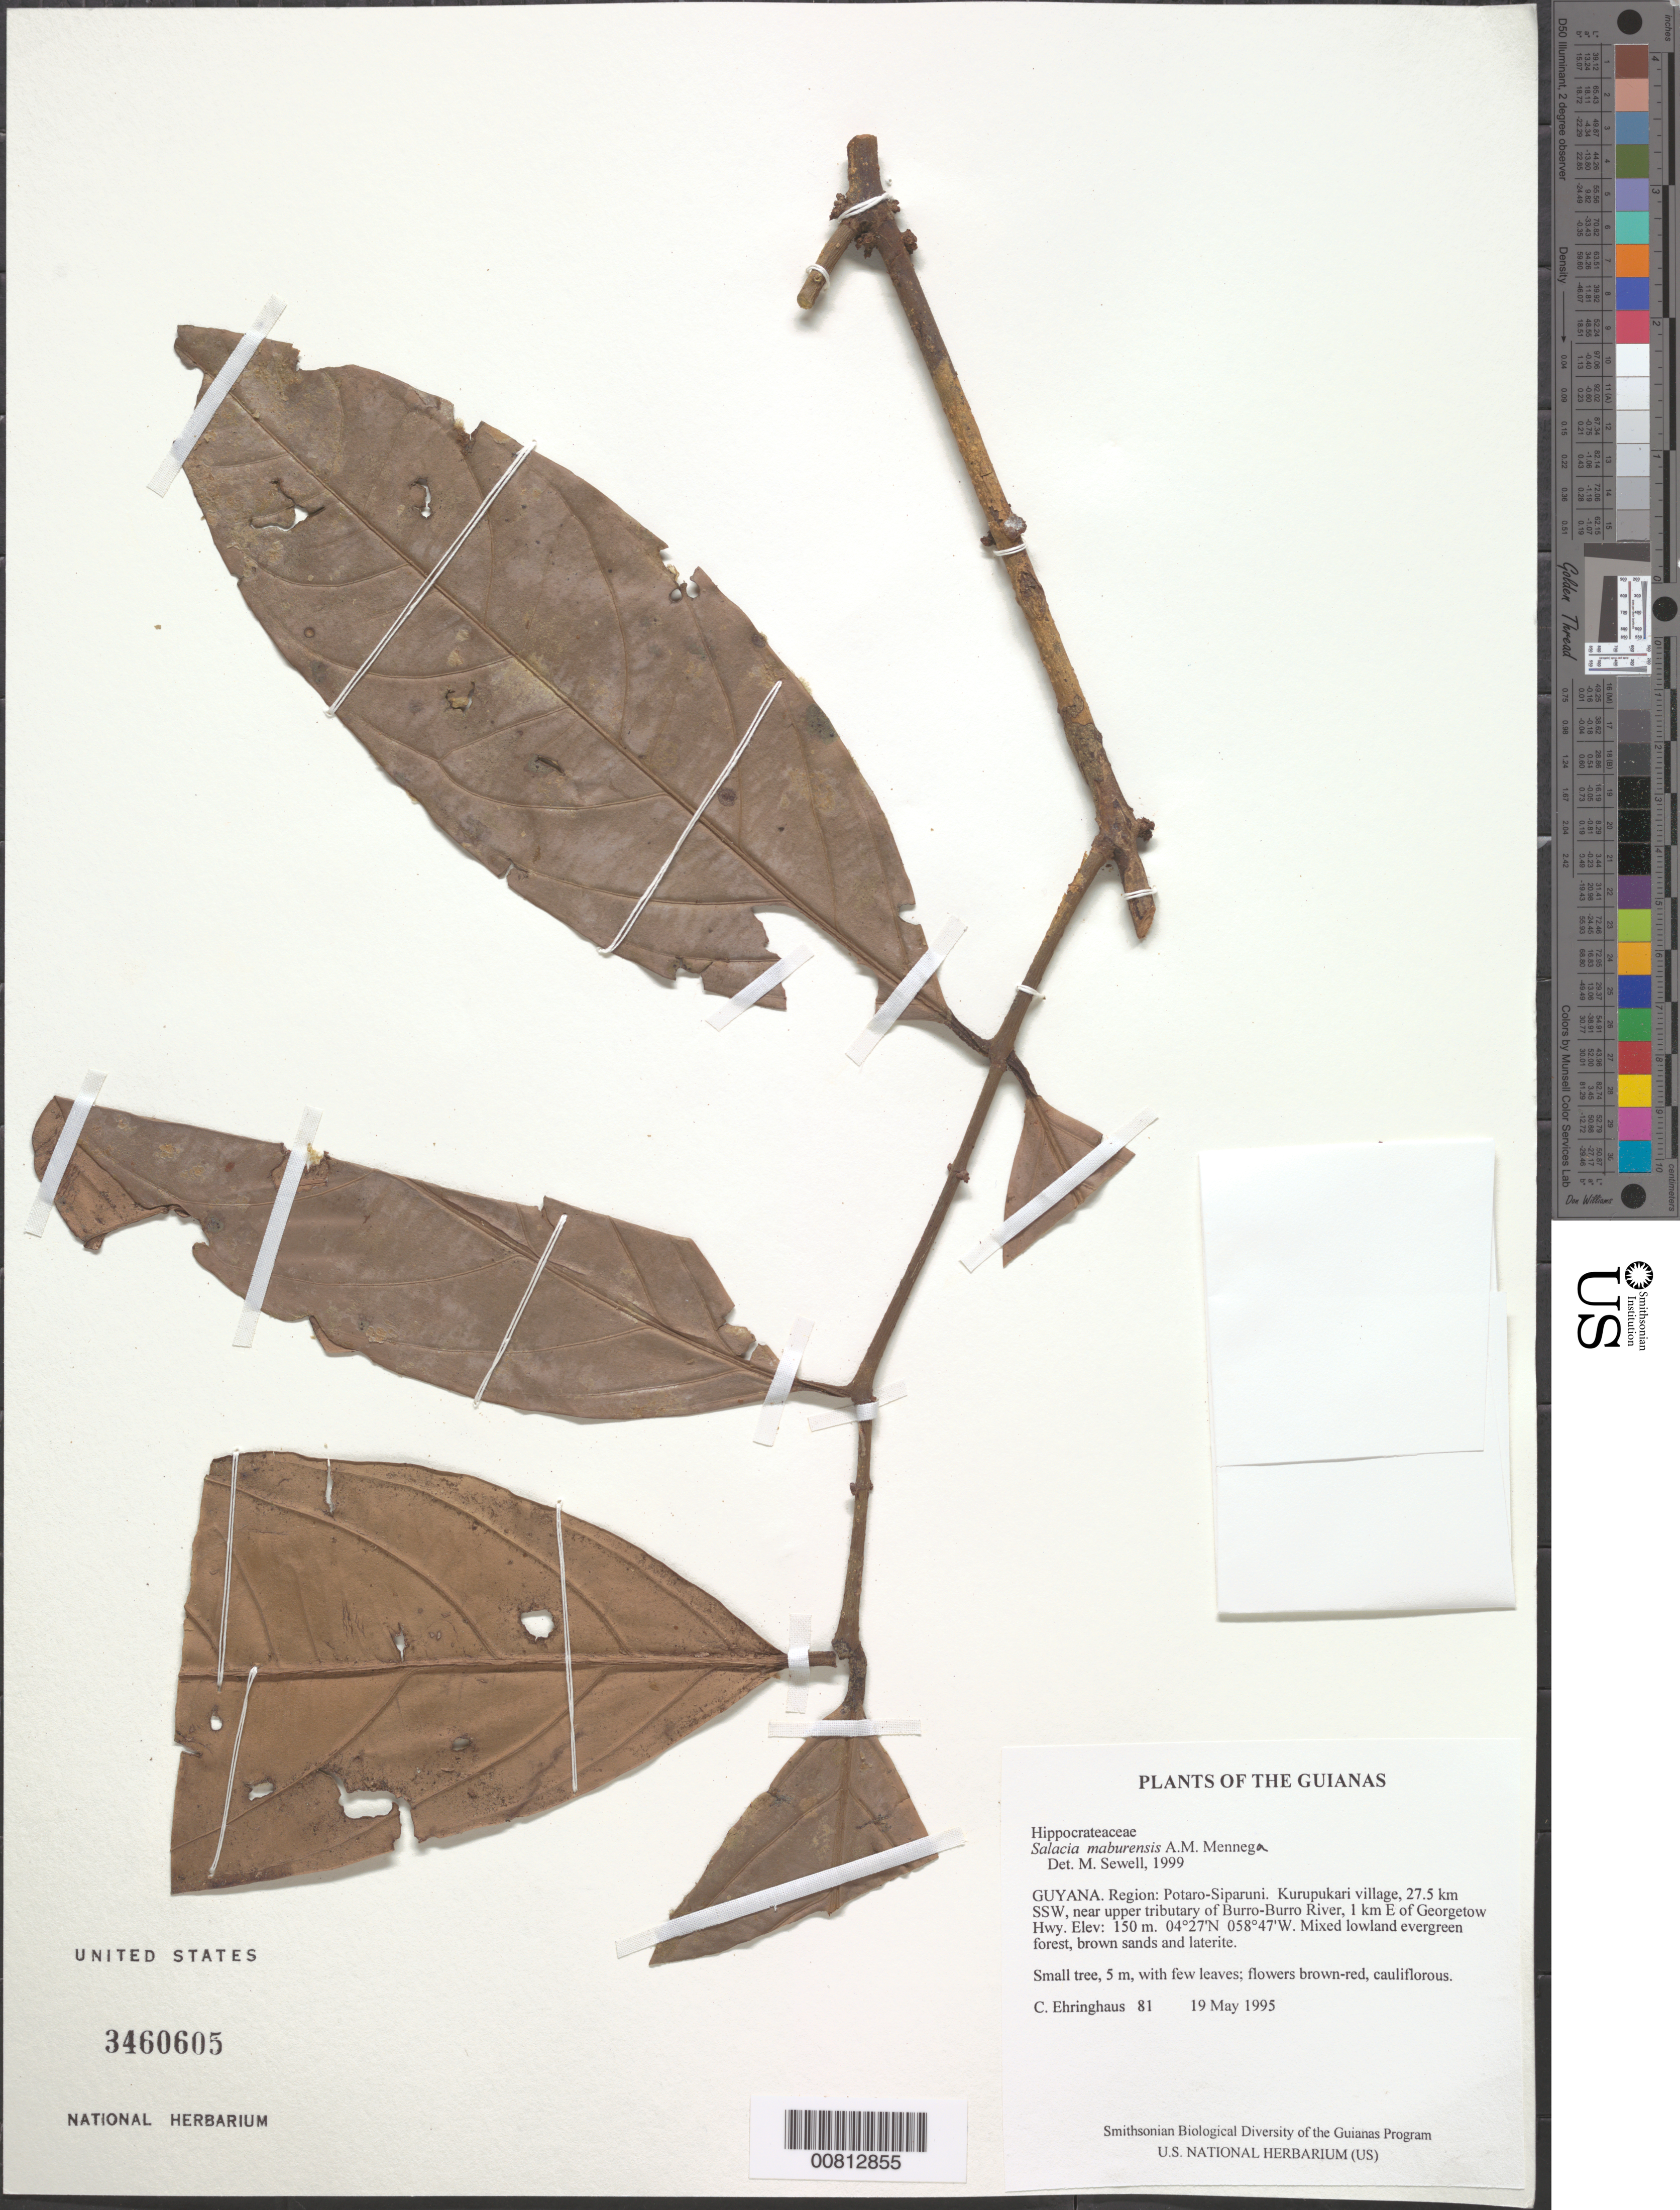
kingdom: Plantae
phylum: Tracheophyta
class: Magnoliopsida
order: Celastrales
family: Celastraceae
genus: Salacia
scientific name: Salacia maburensis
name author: Mennega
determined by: Sewell, M.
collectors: C. Ehringhaus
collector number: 81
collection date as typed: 19 May 1995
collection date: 1995-05-19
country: Guyana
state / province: Potaro-Siparuni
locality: Kurupukari village, 27.5 km SSW, near upper tributary of Burro-Burro River, 1 km E of Georgetown Hwy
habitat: Mixed lowland evergreen forest, brown sands and laterite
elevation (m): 150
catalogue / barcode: US 3460605